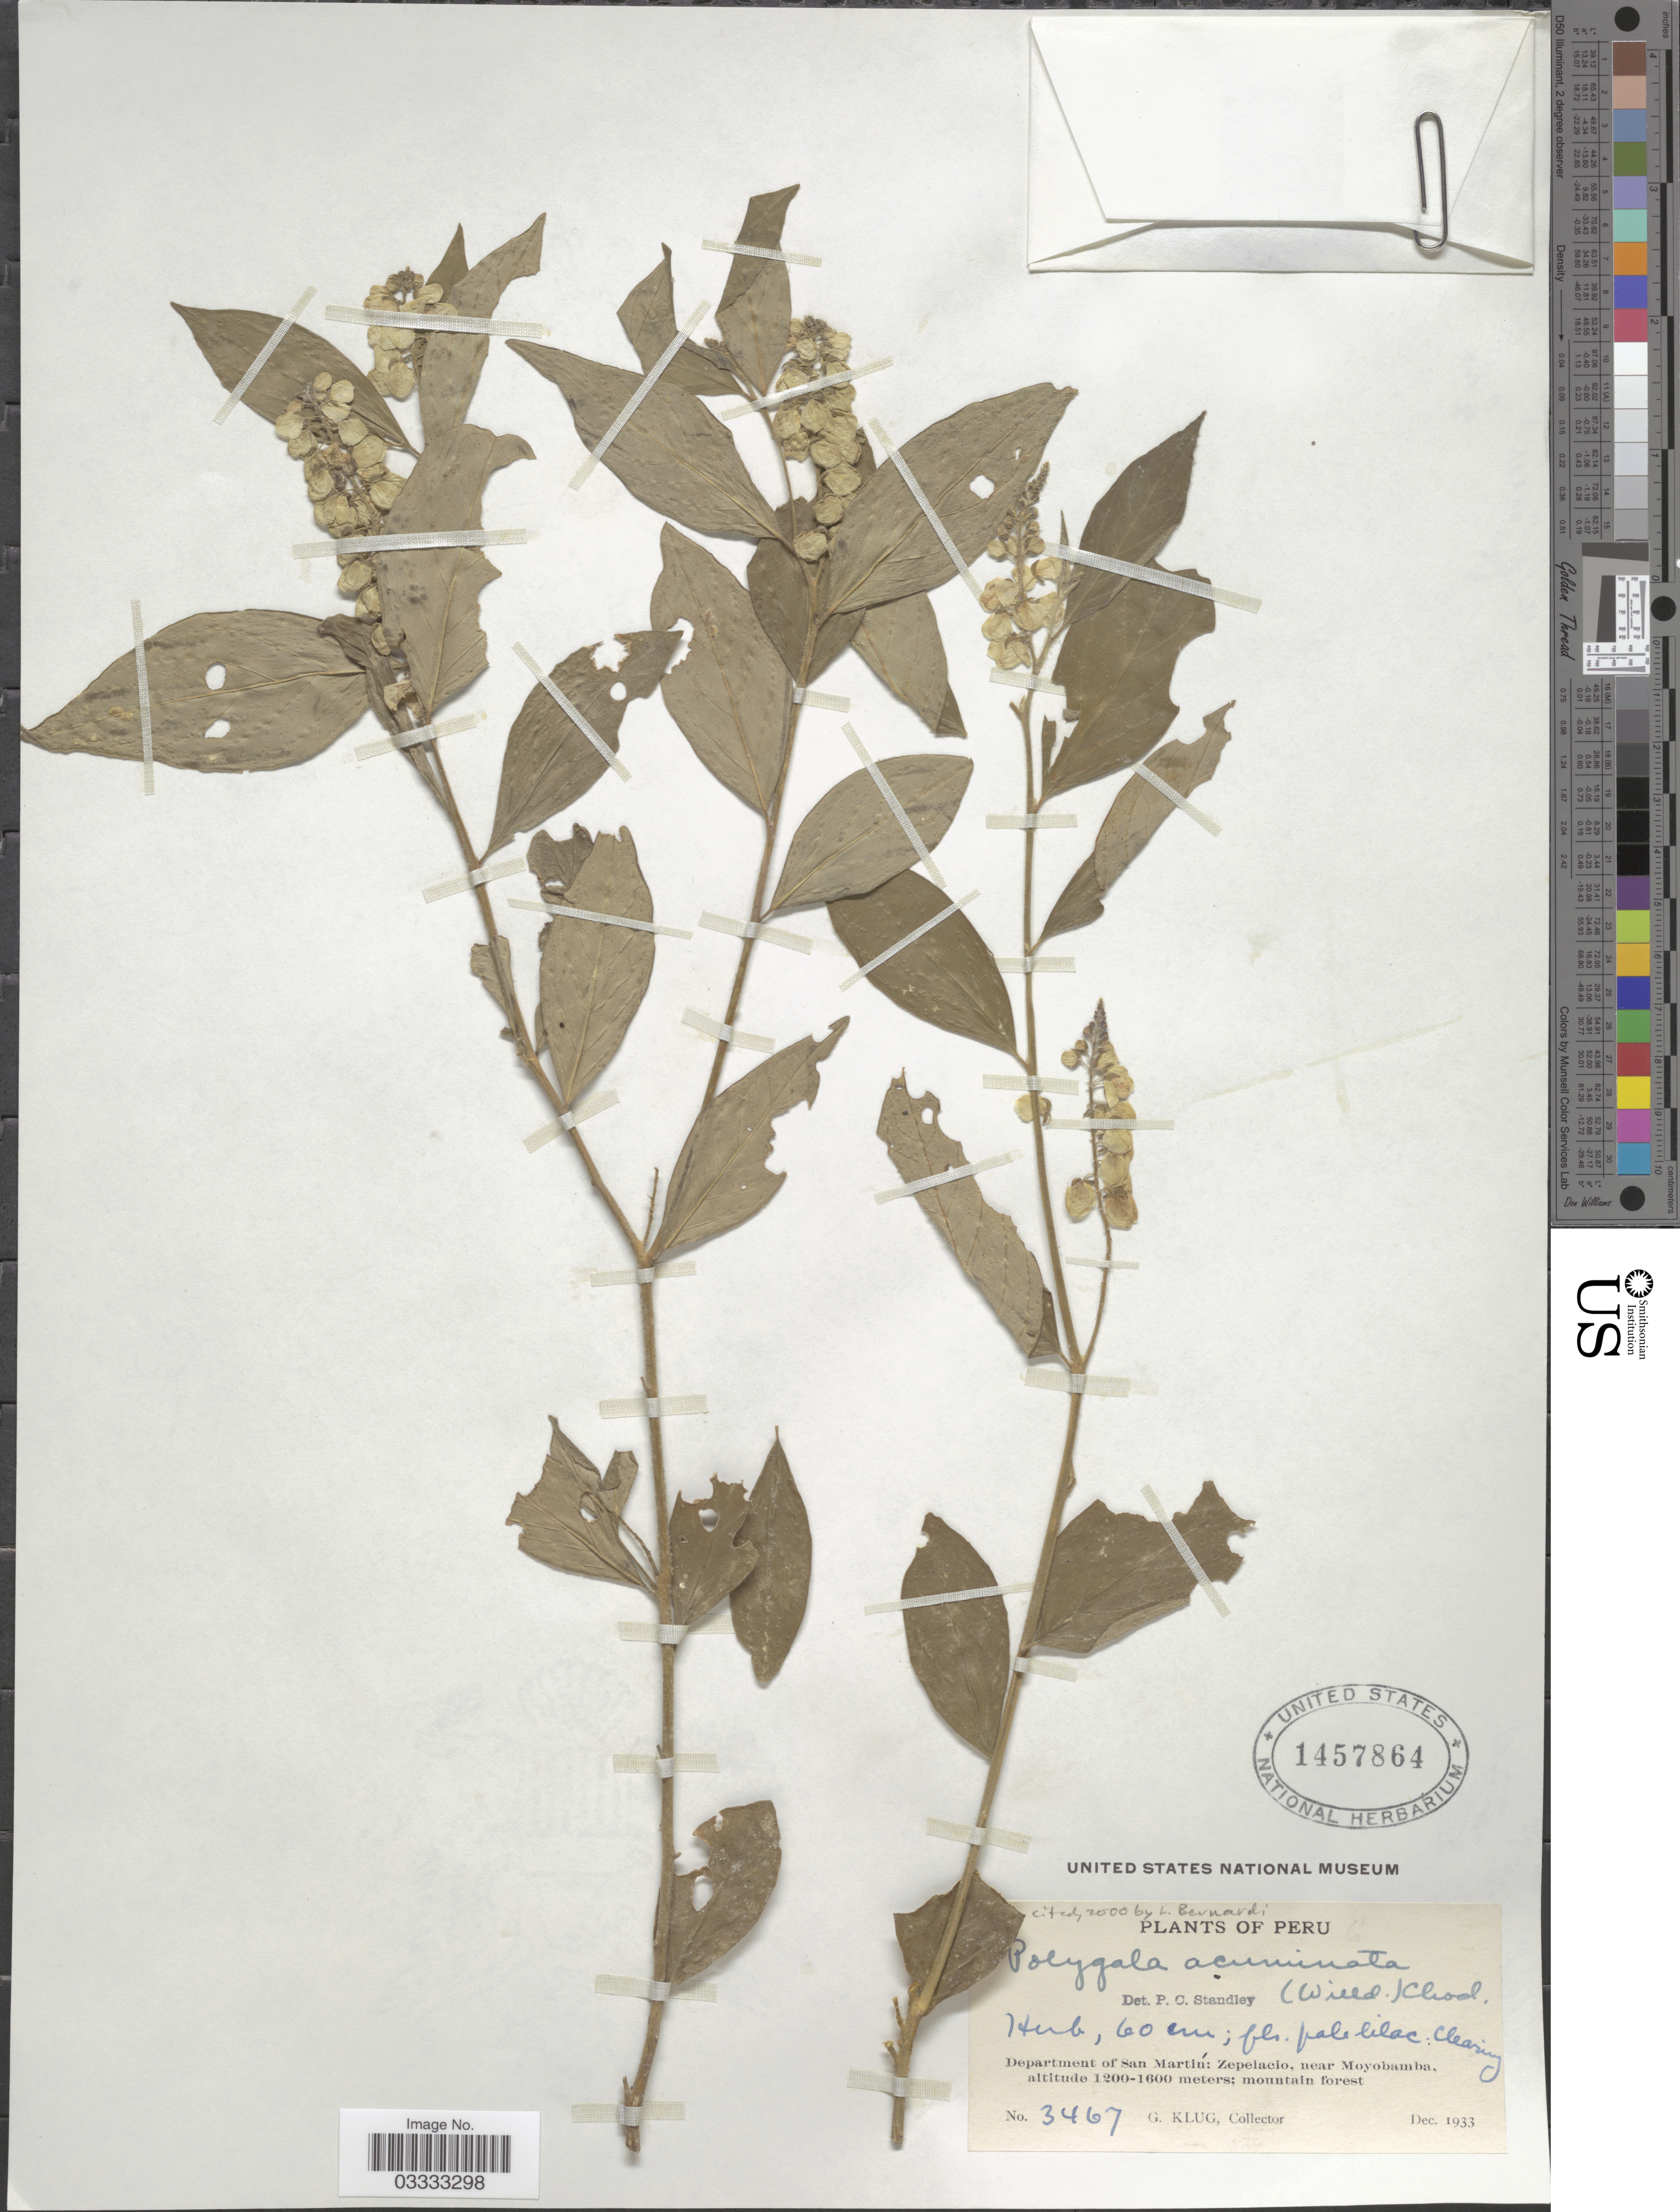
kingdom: Plantae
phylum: Tracheophyta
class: Magnoliopsida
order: Fabales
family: Polygalaceae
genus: Asemeia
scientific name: Asemeia acuminata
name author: (Willd.) J.F.B. Pastore & J.R. Abbott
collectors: G. Klug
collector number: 3467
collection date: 1933-12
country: Peru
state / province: San Martín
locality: Department of San Martín: Zepelacio, near Moyobamba.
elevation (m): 1200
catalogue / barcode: US 1457864